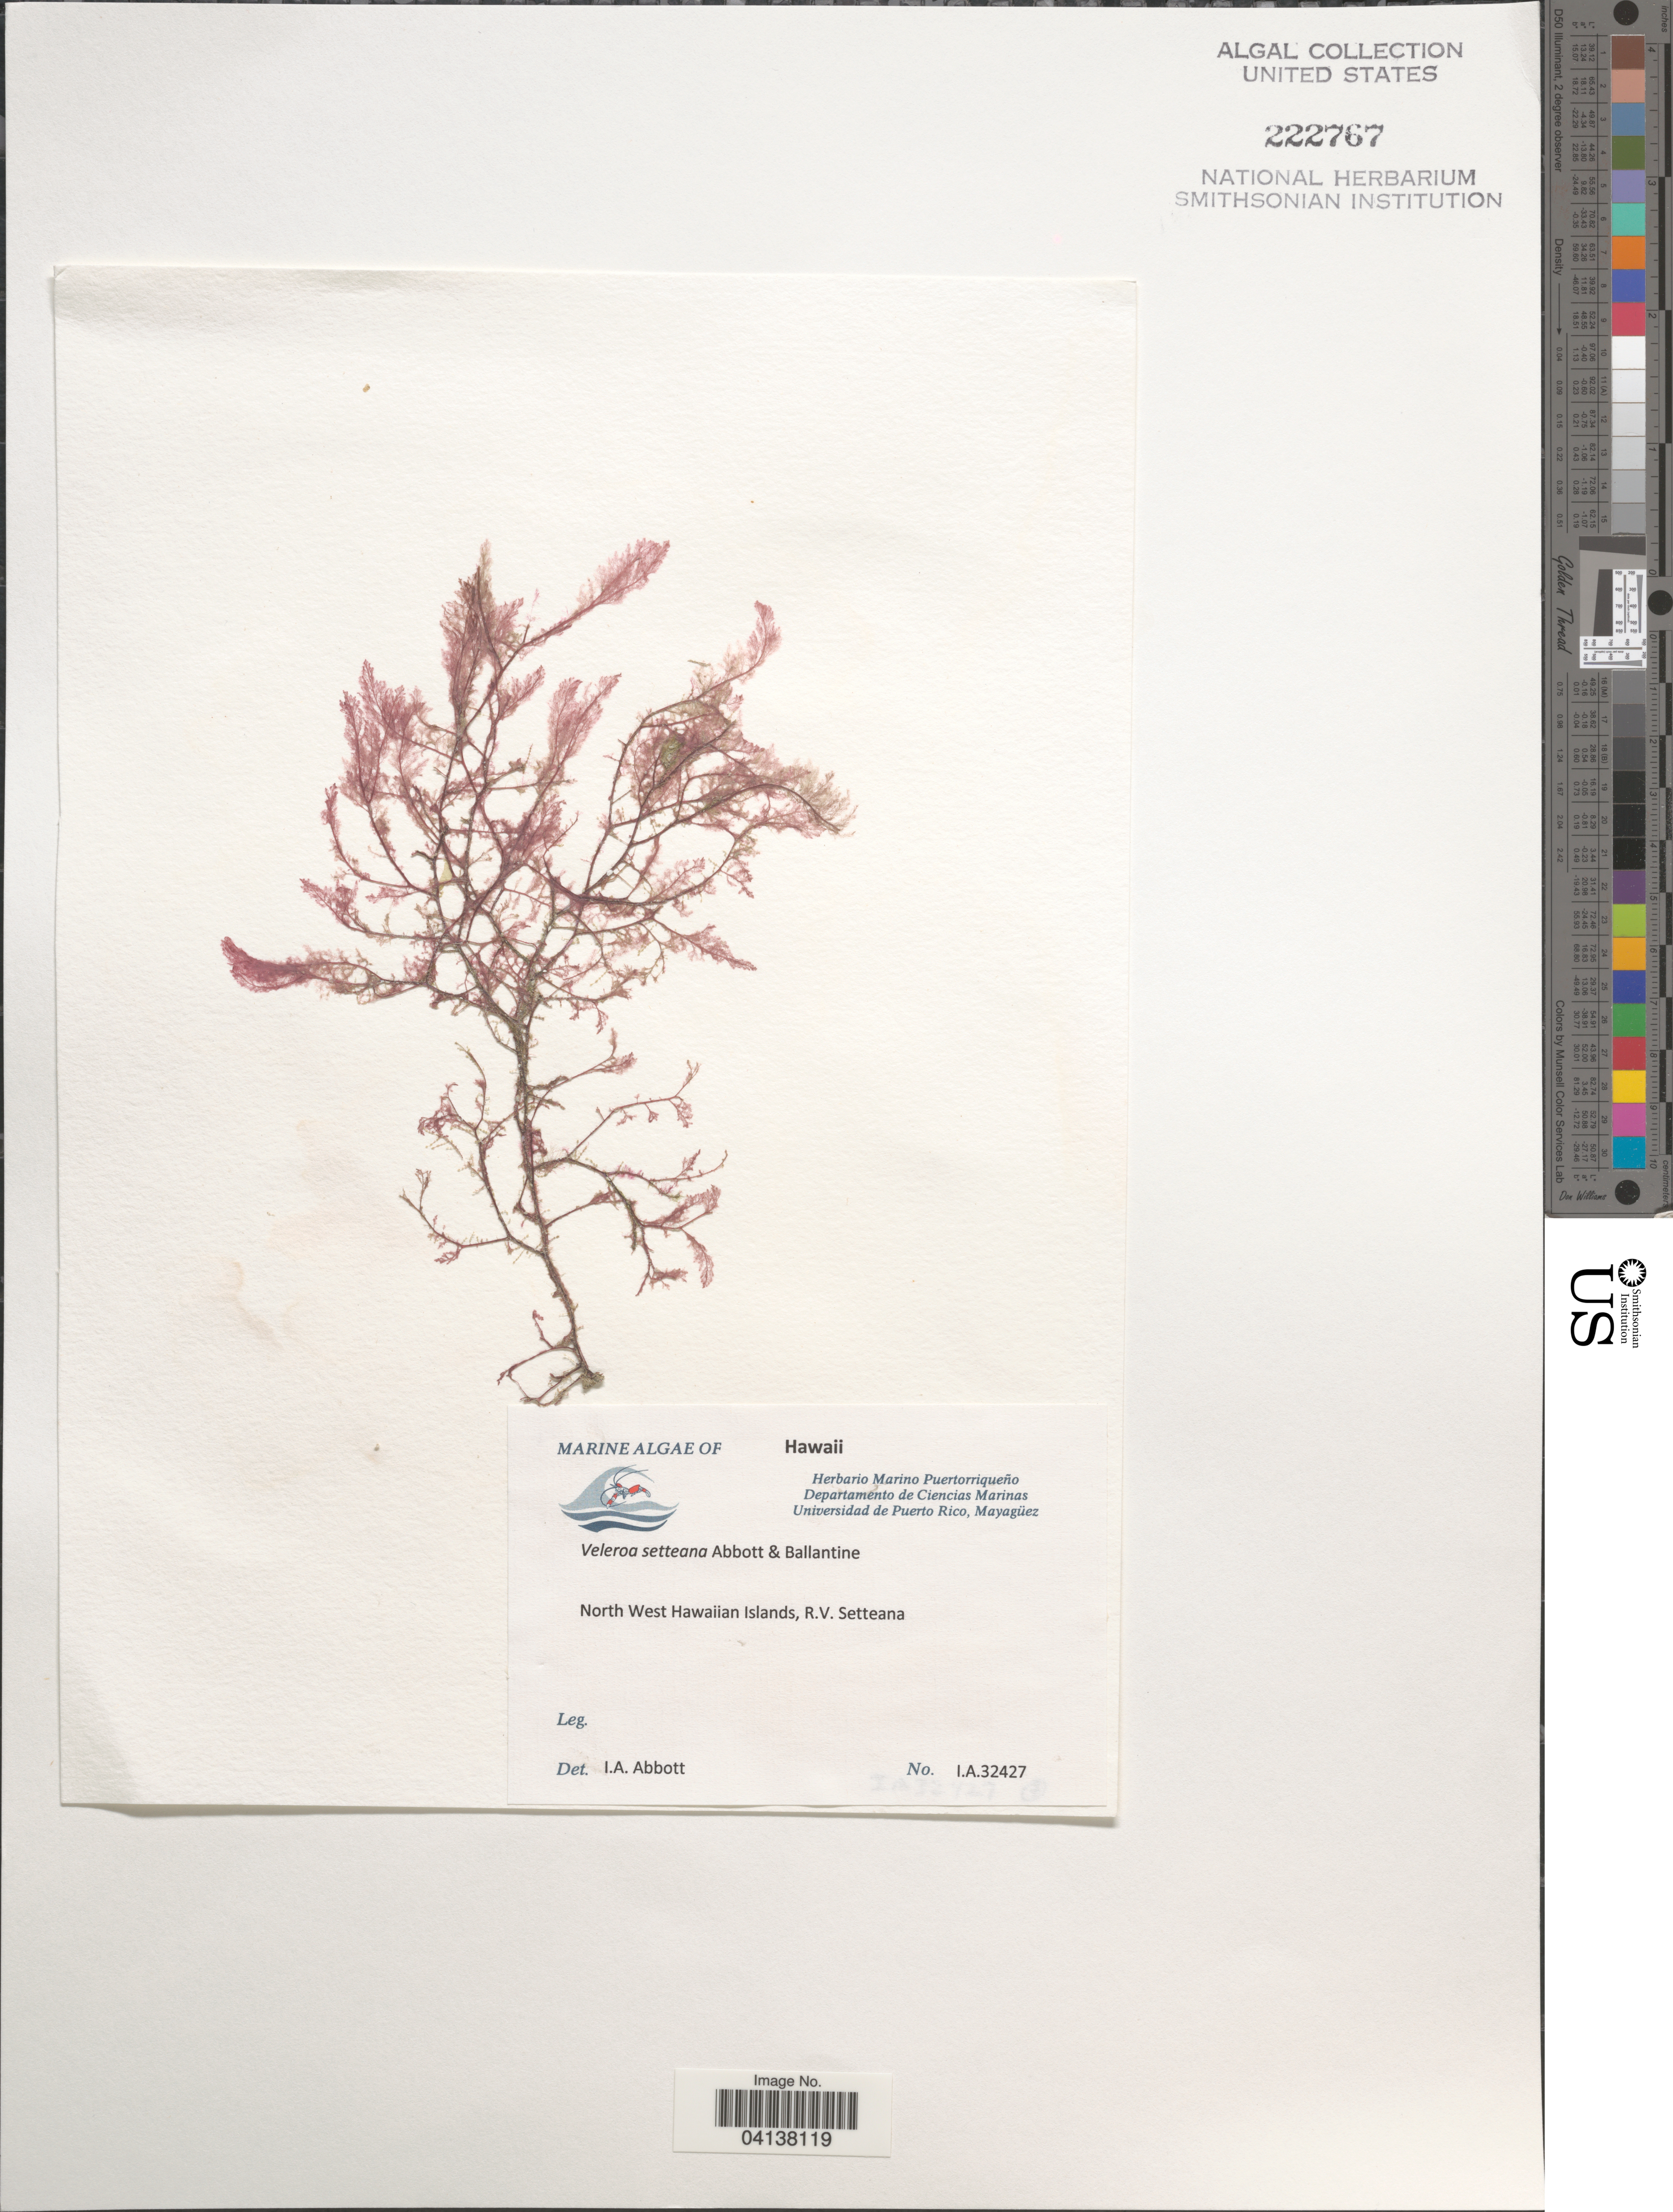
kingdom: Plantae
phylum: Rhodophyta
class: Florideophyceae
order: Ceramiales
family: Rhodomelaceae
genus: Veleroa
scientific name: Veleroa setteana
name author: I.A. Abbott & D.L. Ballant.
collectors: O. Sette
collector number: IA32427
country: United States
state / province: Hawaii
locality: Hawaiian Islands, R.V. Oscar Elton Sette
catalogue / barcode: US 222767